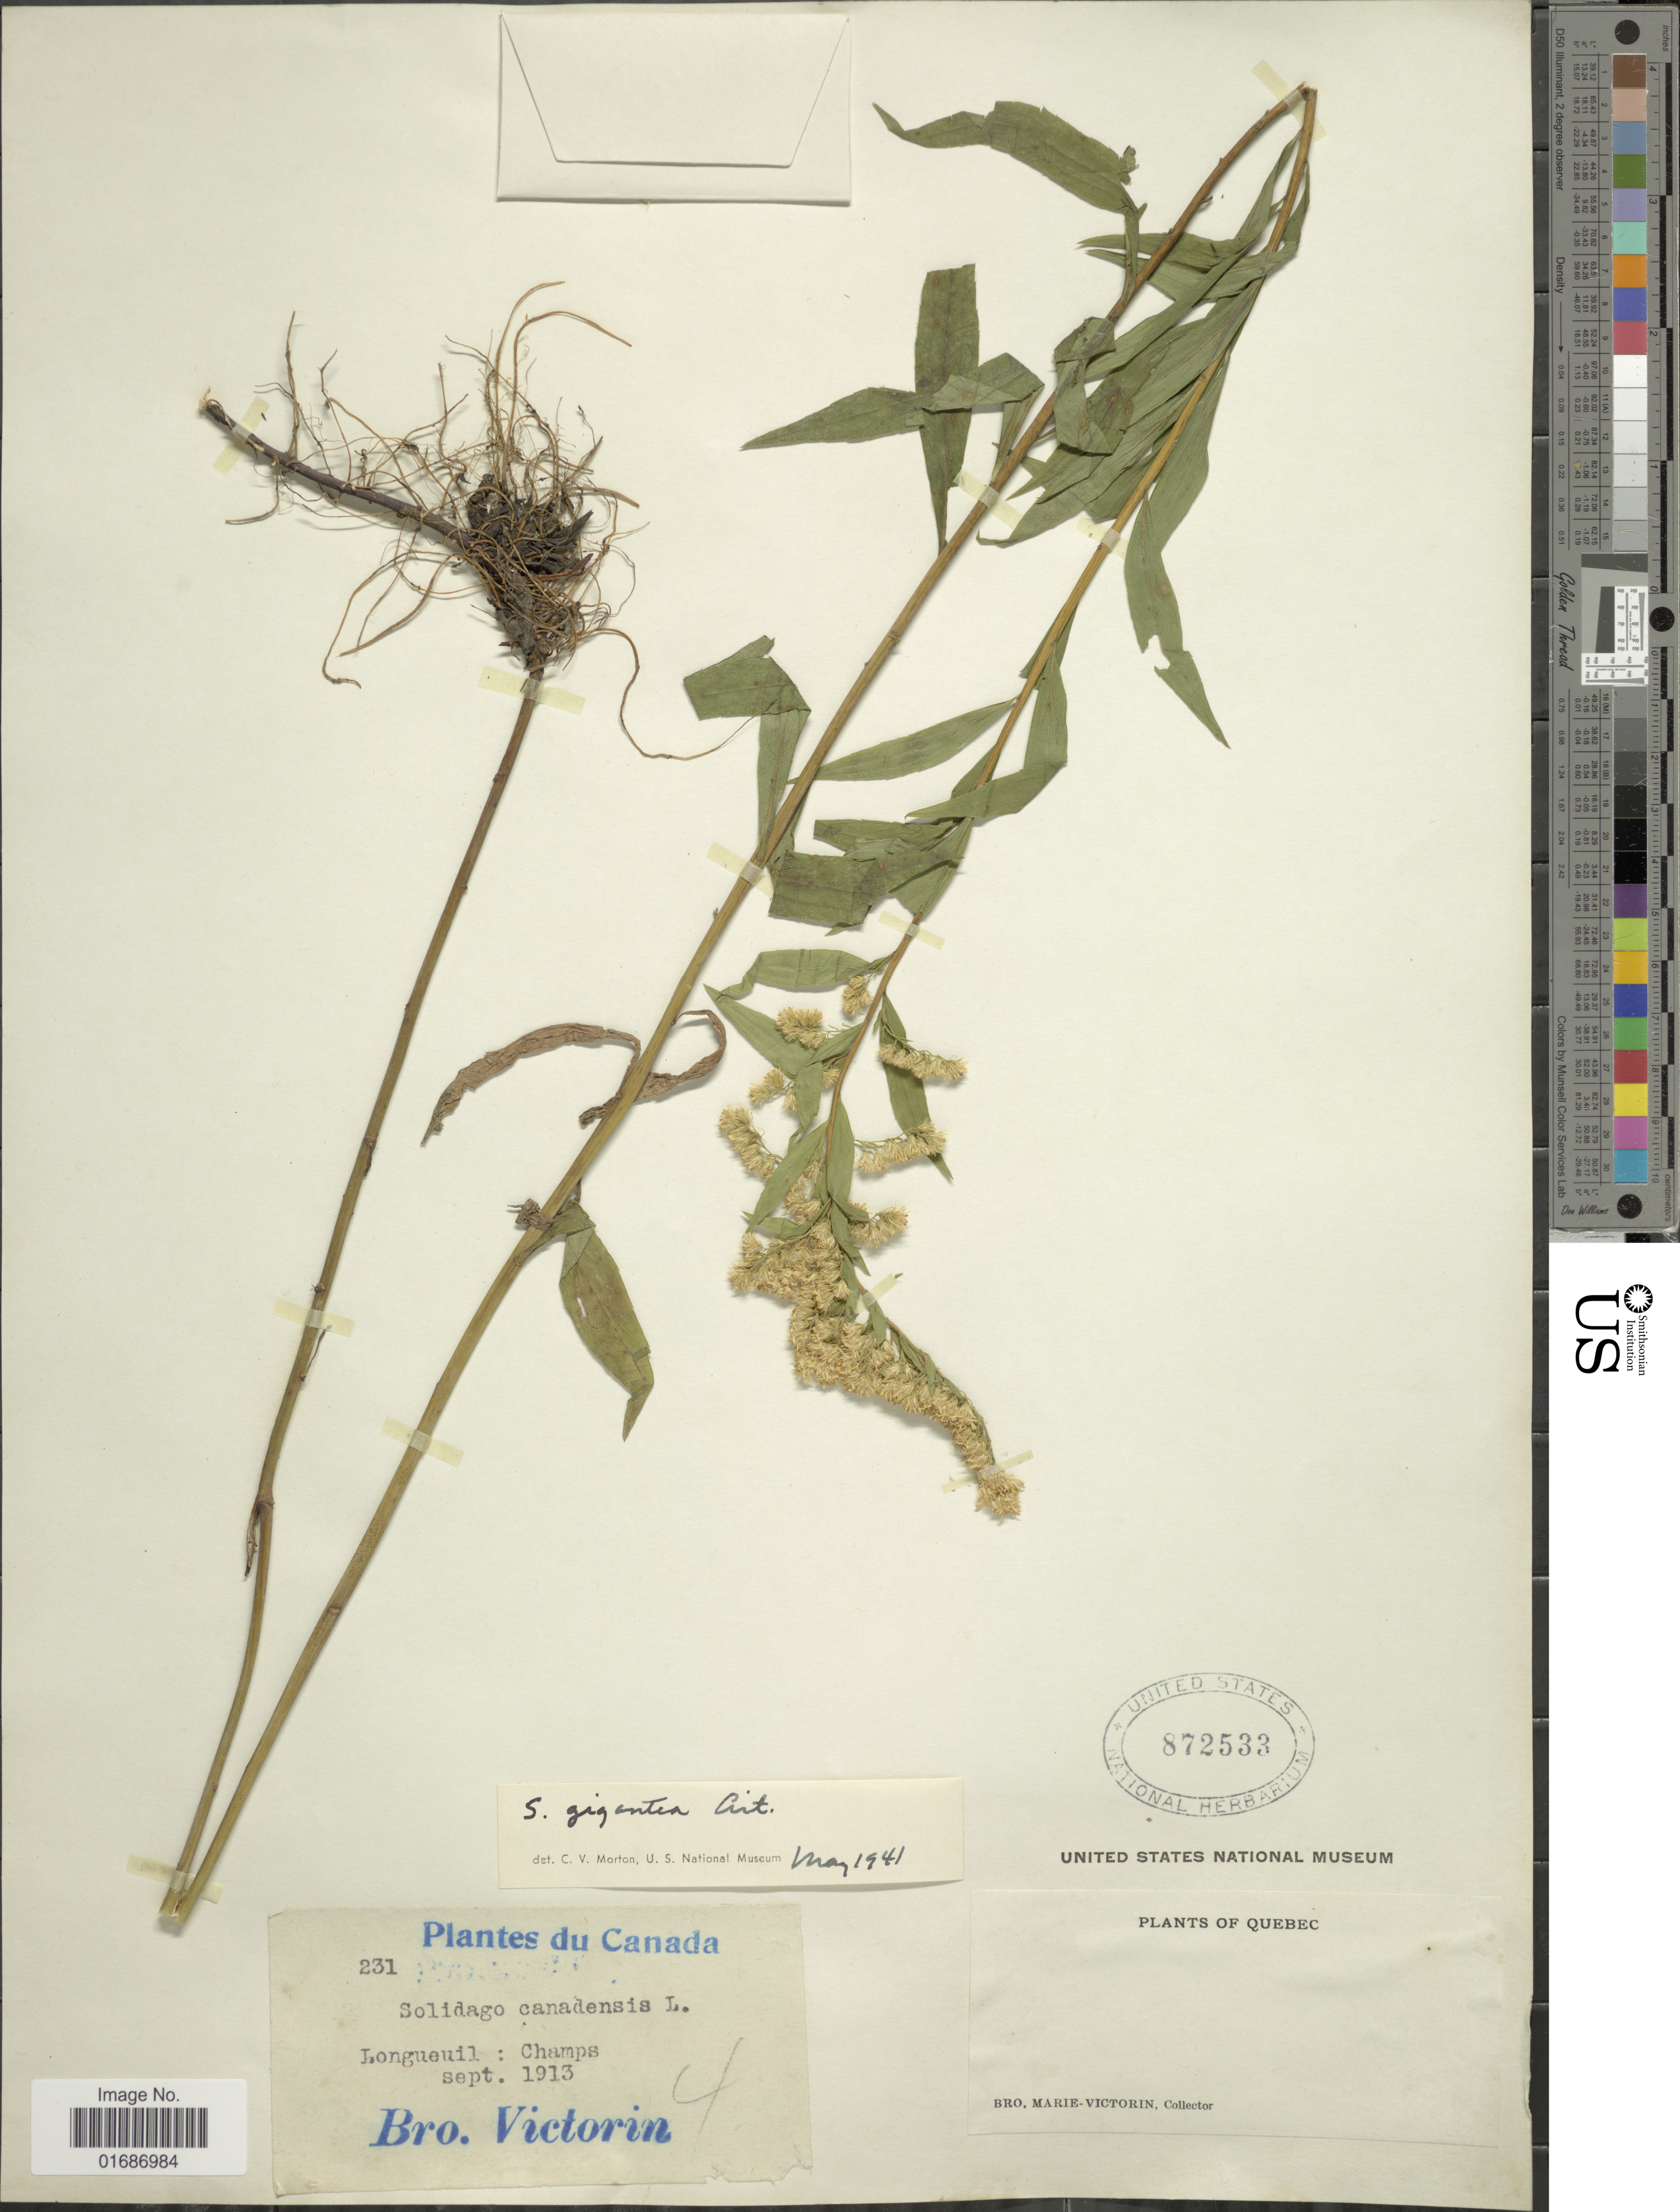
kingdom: Plantae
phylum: Tracheophyta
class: Magnoliopsida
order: Asterales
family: Asteraceae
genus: Solidago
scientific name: Solidago gigantea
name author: Aiton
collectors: Fr. Marie-Victorin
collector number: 231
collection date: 1913-09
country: Canada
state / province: Quebec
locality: Longgueuil: Champs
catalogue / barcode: US 872533